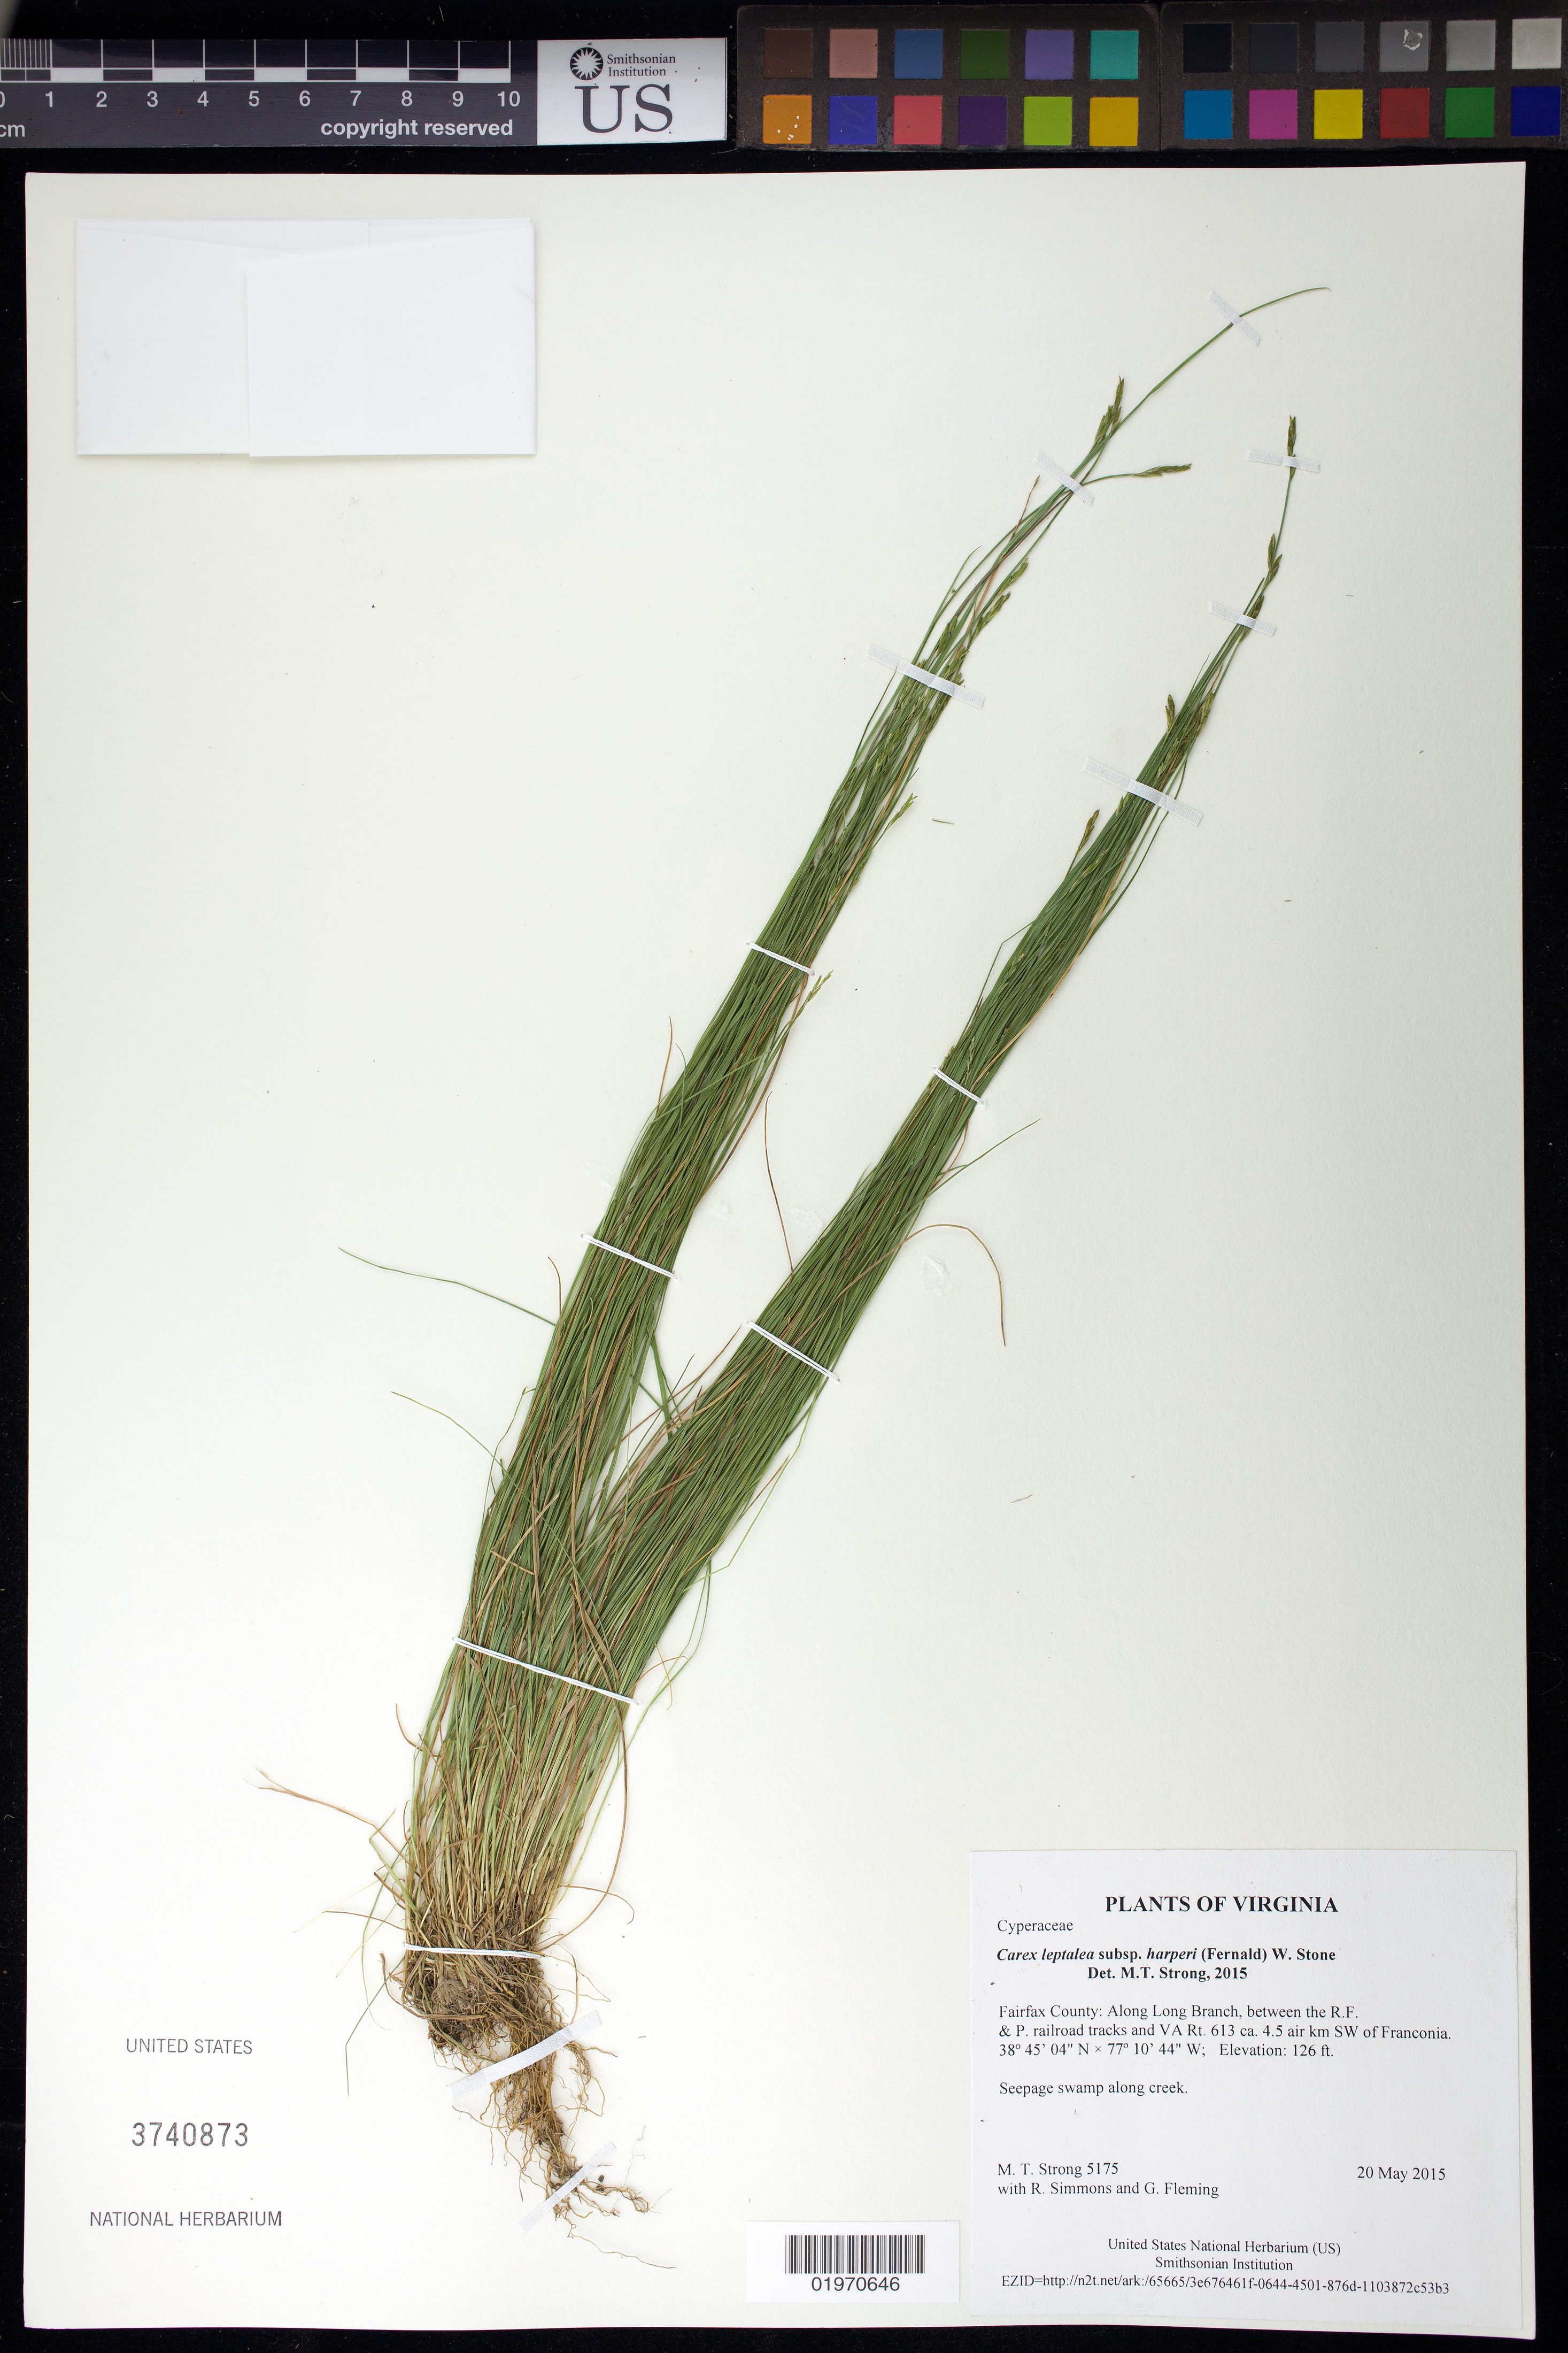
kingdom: Plantae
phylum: Tracheophyta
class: Liliopsida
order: Poales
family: Cyperaceae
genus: Carex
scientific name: Carex leptalea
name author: Wahlenb.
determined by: Strong, Mark T., (BOT), Smithsonian Institution - National Museum of Natural History (UNITED STATES)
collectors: M. T. Strong, R. Simmons & G. Fleming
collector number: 5175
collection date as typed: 20 May 2015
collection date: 2015-05-20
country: United States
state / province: Virginia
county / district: Fairfax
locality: Along Long Branch, between the R.F. & P. railroad tracks and VA Rt 613, ca. 4.5 km SW of Franconia.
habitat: Seepage swamp along creek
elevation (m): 38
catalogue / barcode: US 3740873